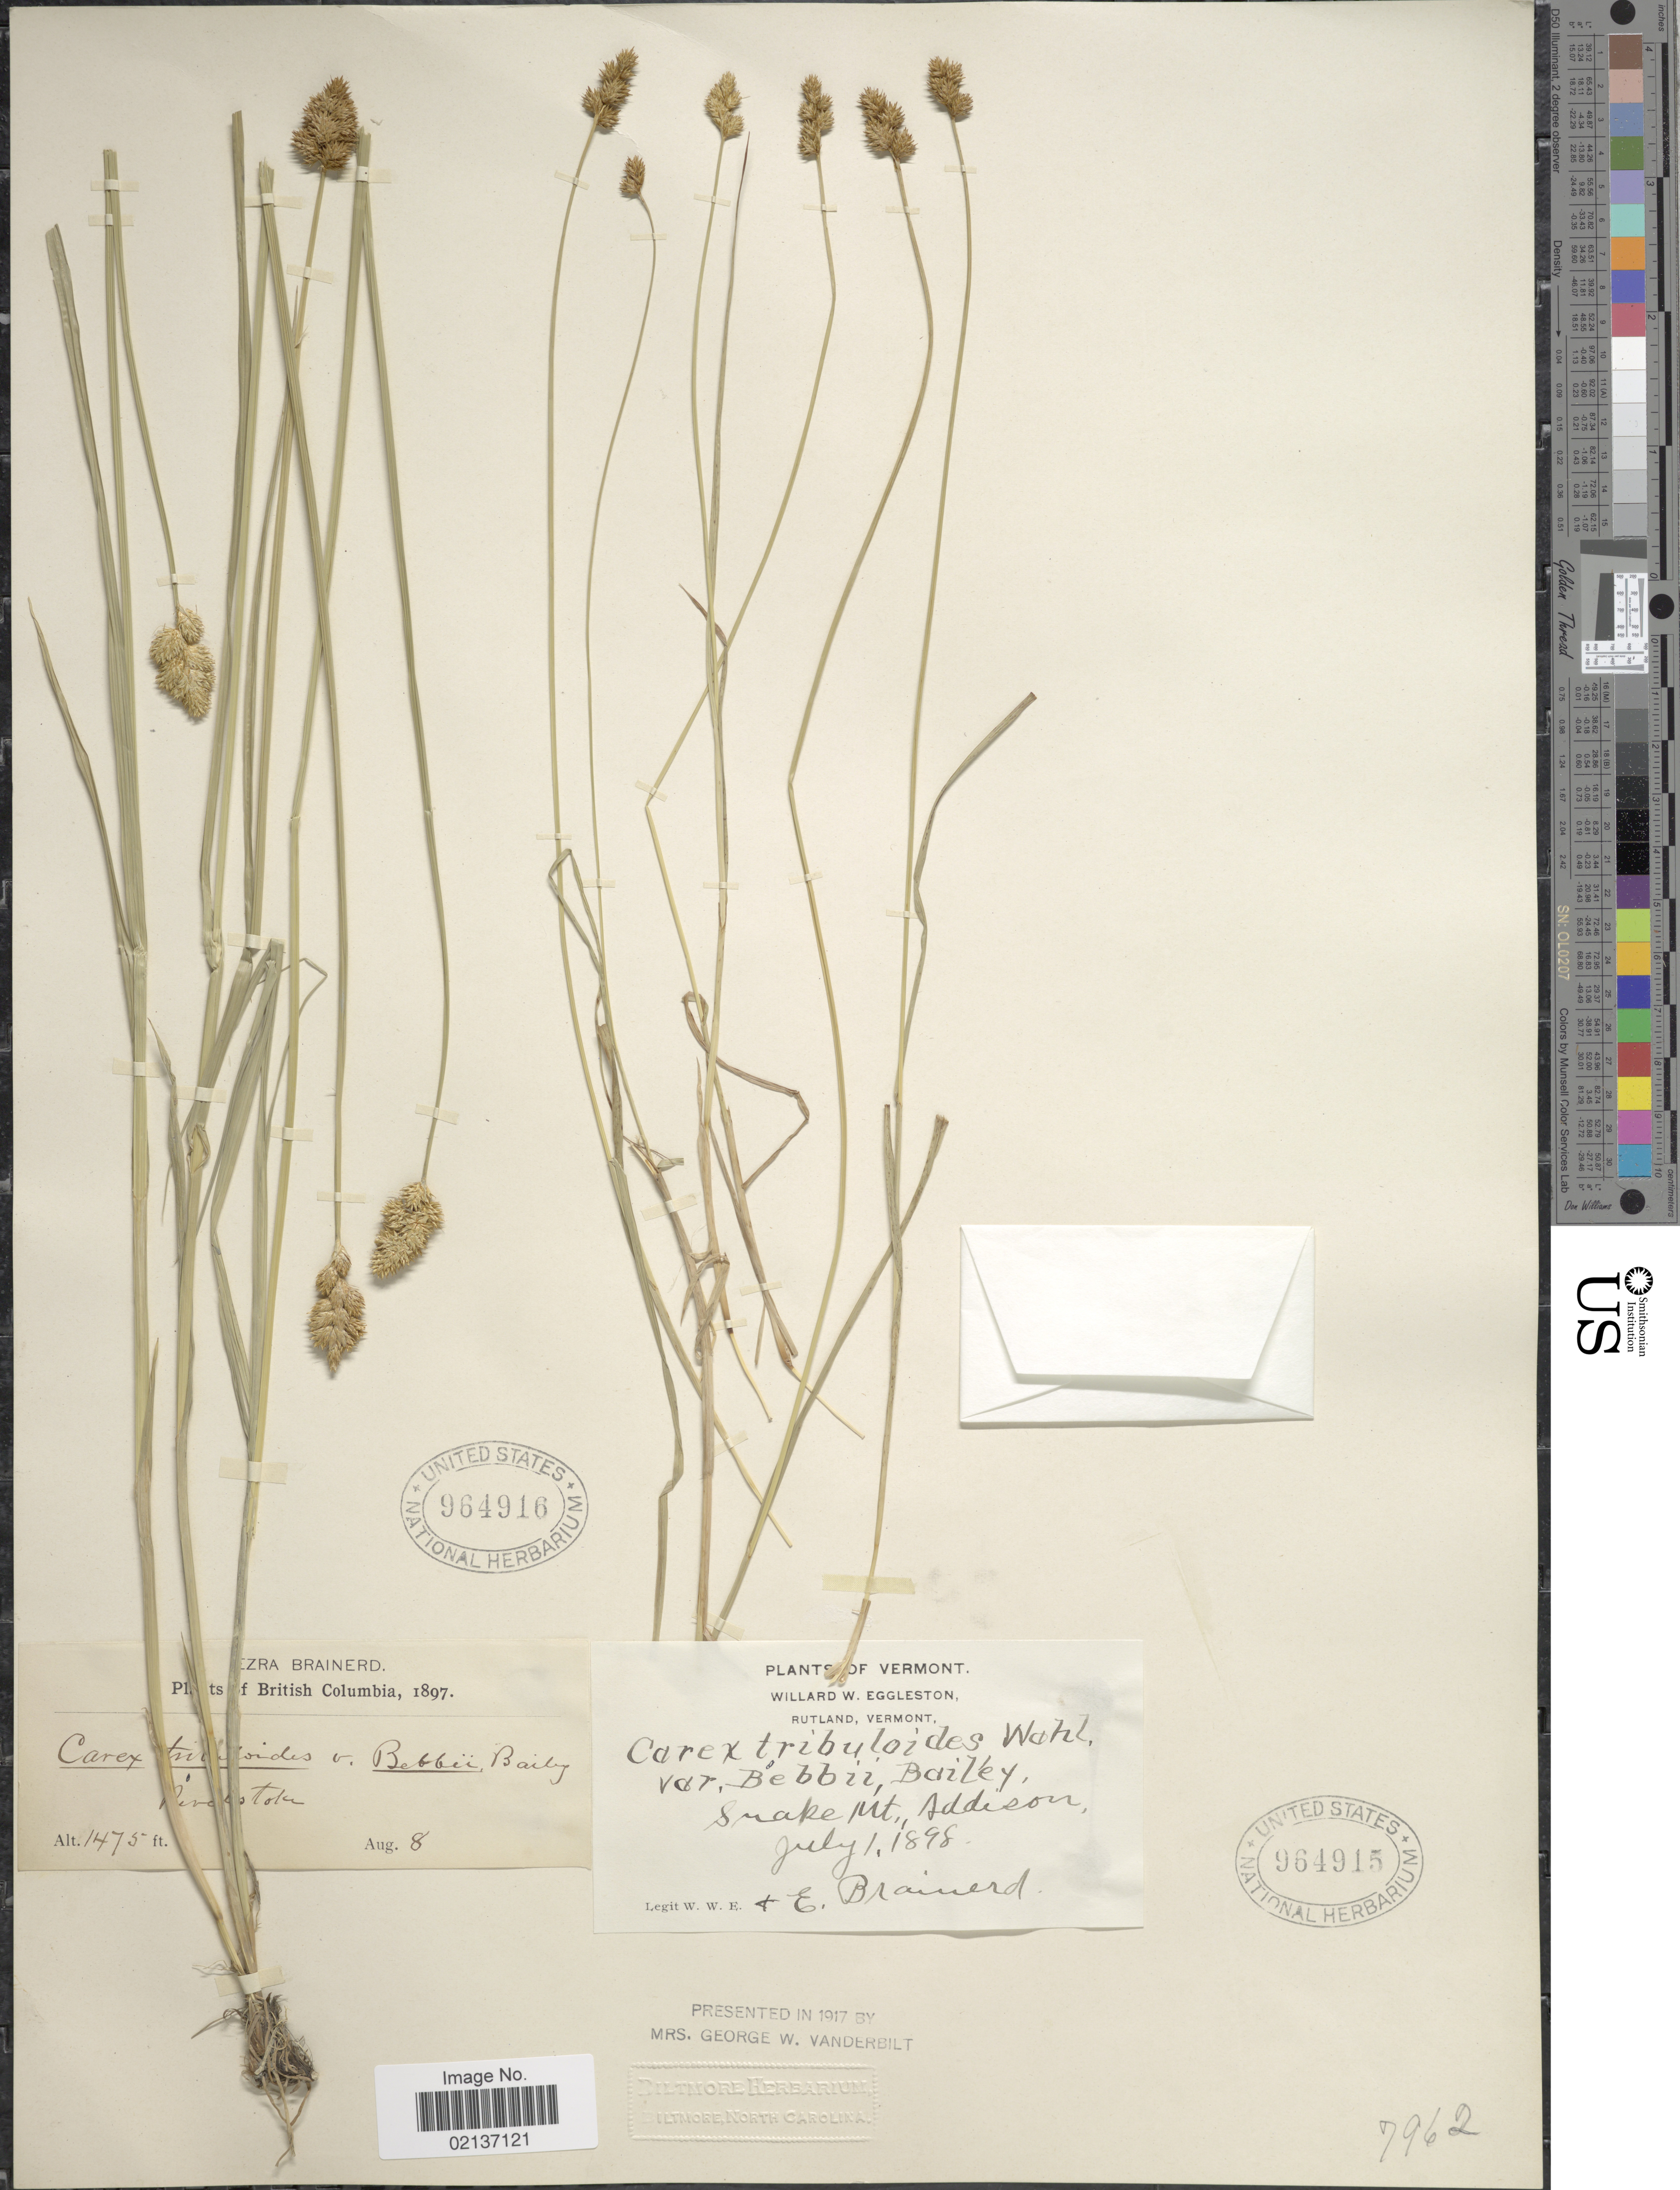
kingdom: Plantae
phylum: Tracheophyta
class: Liliopsida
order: Poales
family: Cyperaceae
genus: Carex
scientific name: Carex tribuloides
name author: Wahlenb.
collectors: E. Brainerd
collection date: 1897-08-08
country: Canada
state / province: British Columbia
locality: Revelstoke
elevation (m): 450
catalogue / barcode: US 964916-2